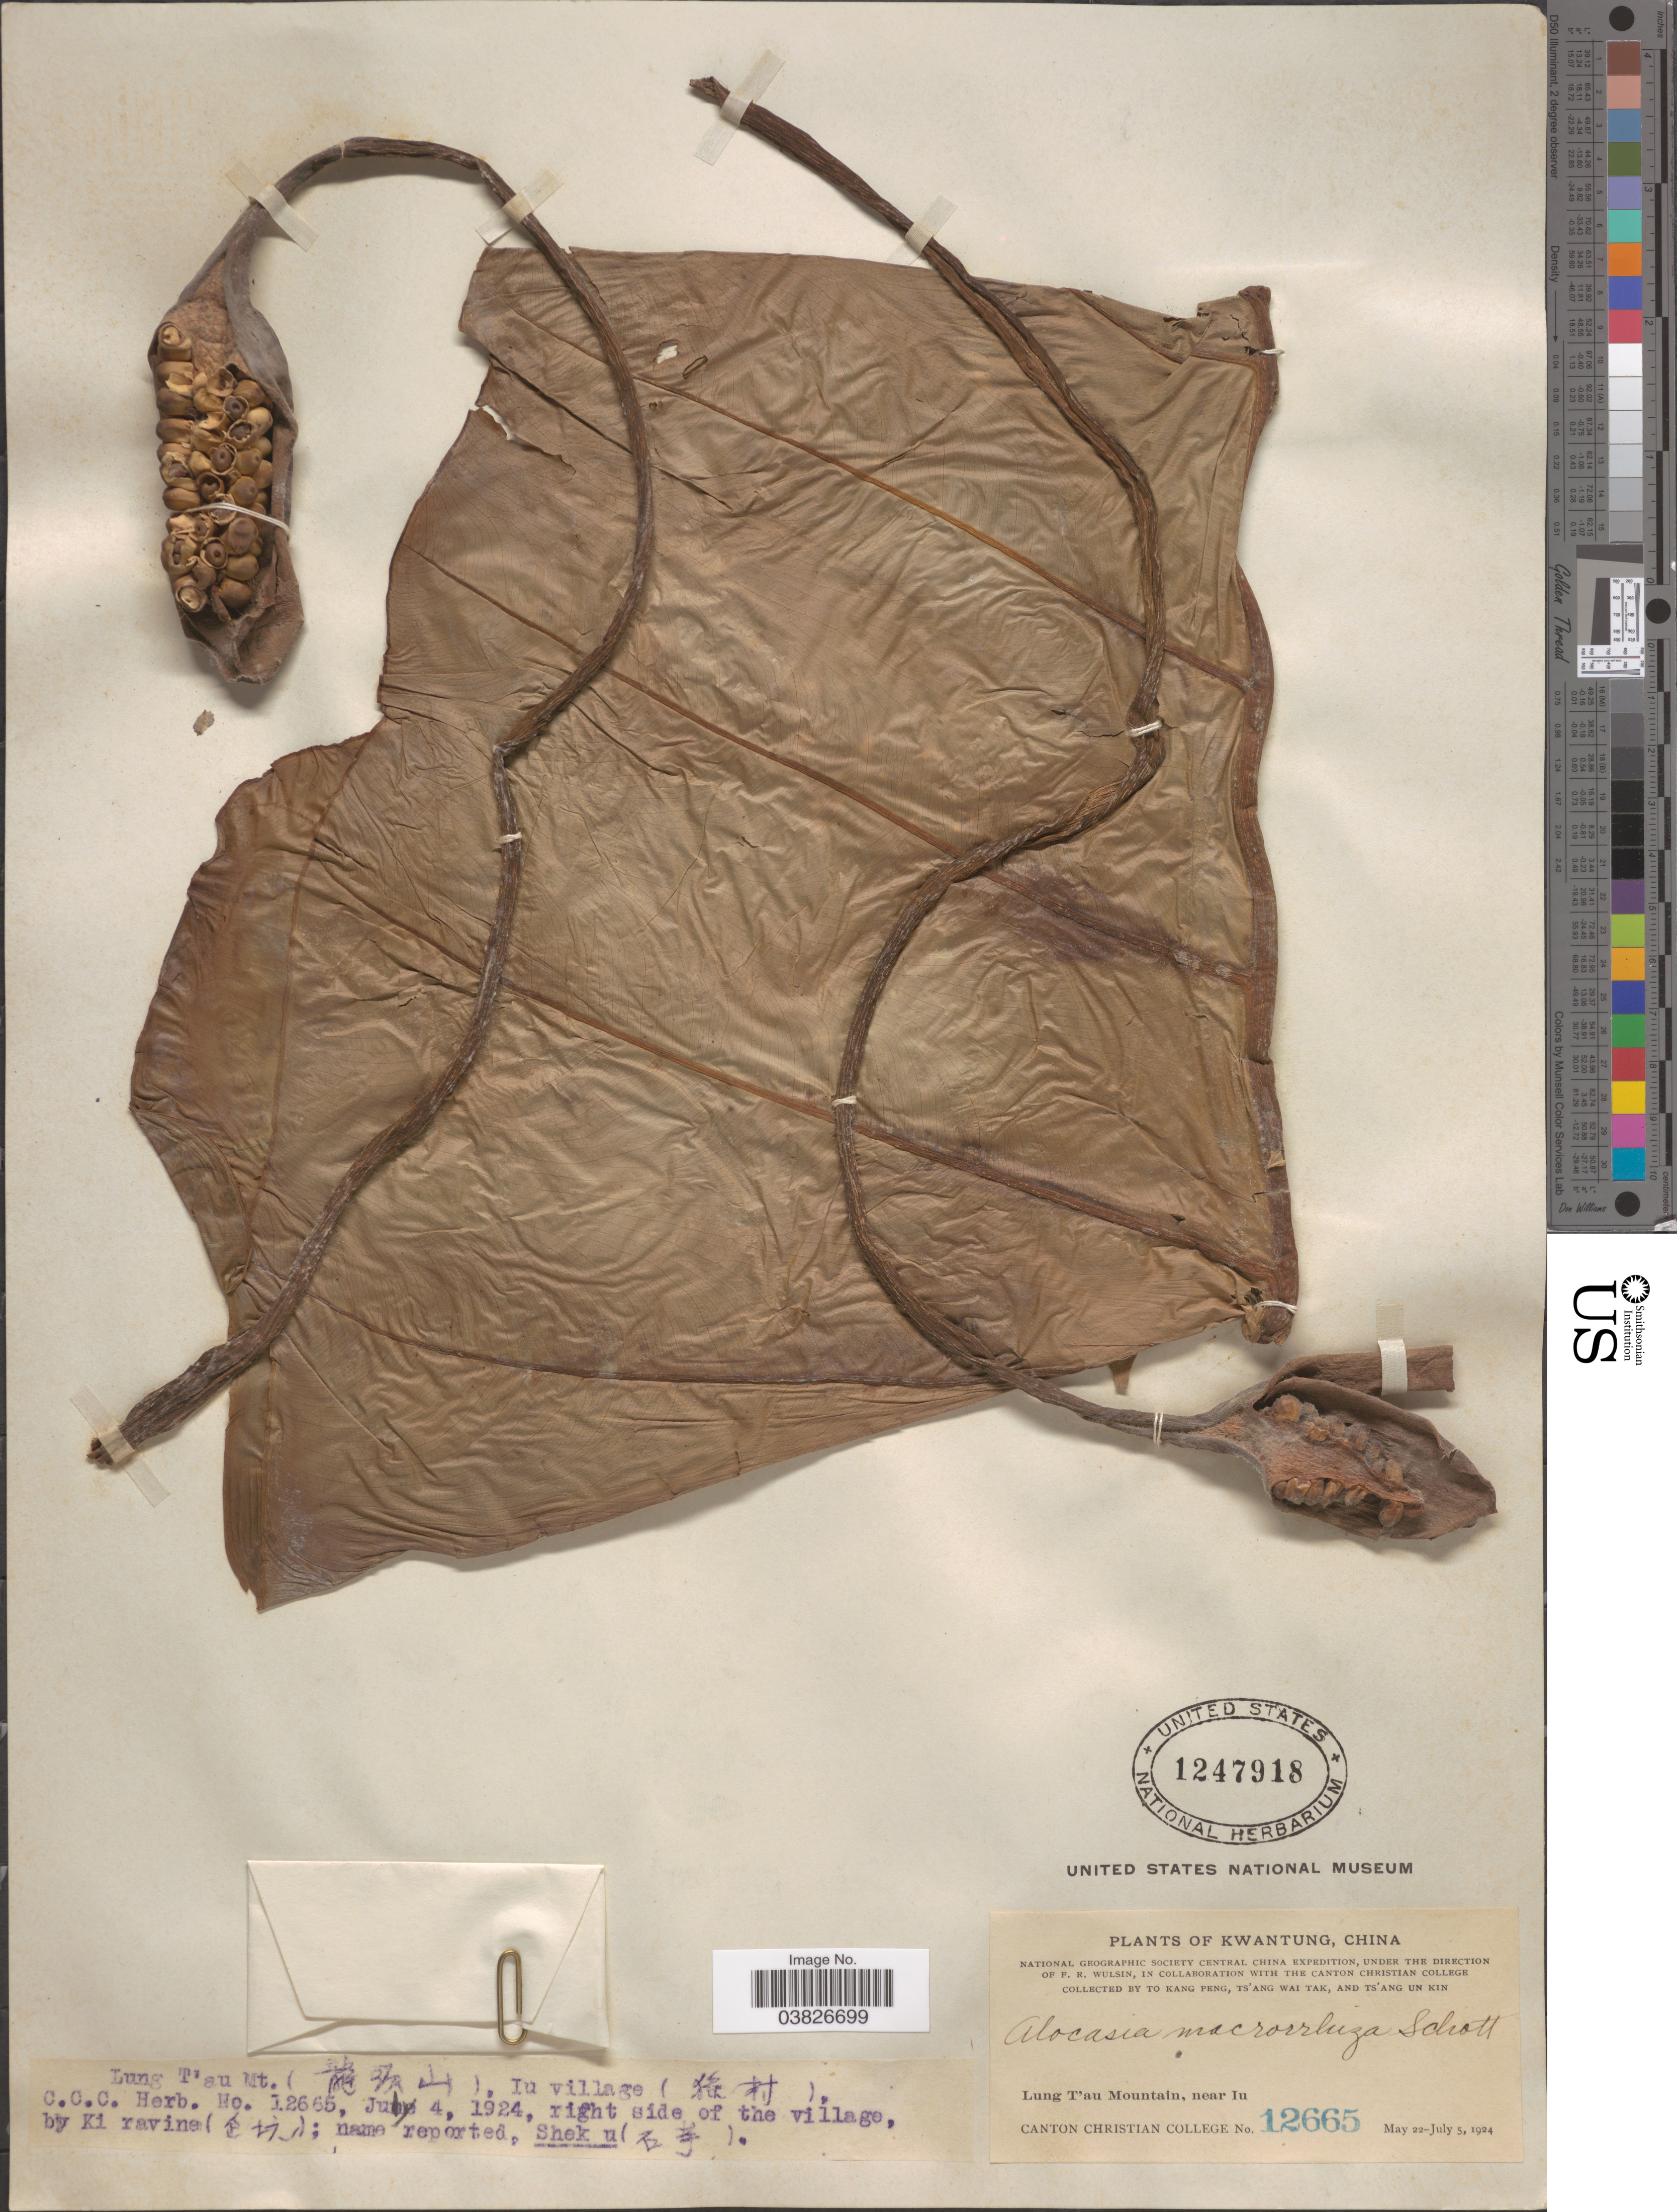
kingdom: Plantae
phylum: Tracheophyta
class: Liliopsida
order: Alismatales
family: Araceae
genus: Alocasia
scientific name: Alocasia macrorrhizos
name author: (L.) G. Don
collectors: T. K. Peng, W. T. Tsang & Ts' Ang Un Kin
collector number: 12665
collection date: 1924-06-04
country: China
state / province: Guangdong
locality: Kwantung. Lung T'au Mountain (X), near Iu village (X). Right side of the village, by Ki ravine.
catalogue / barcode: US 1247918